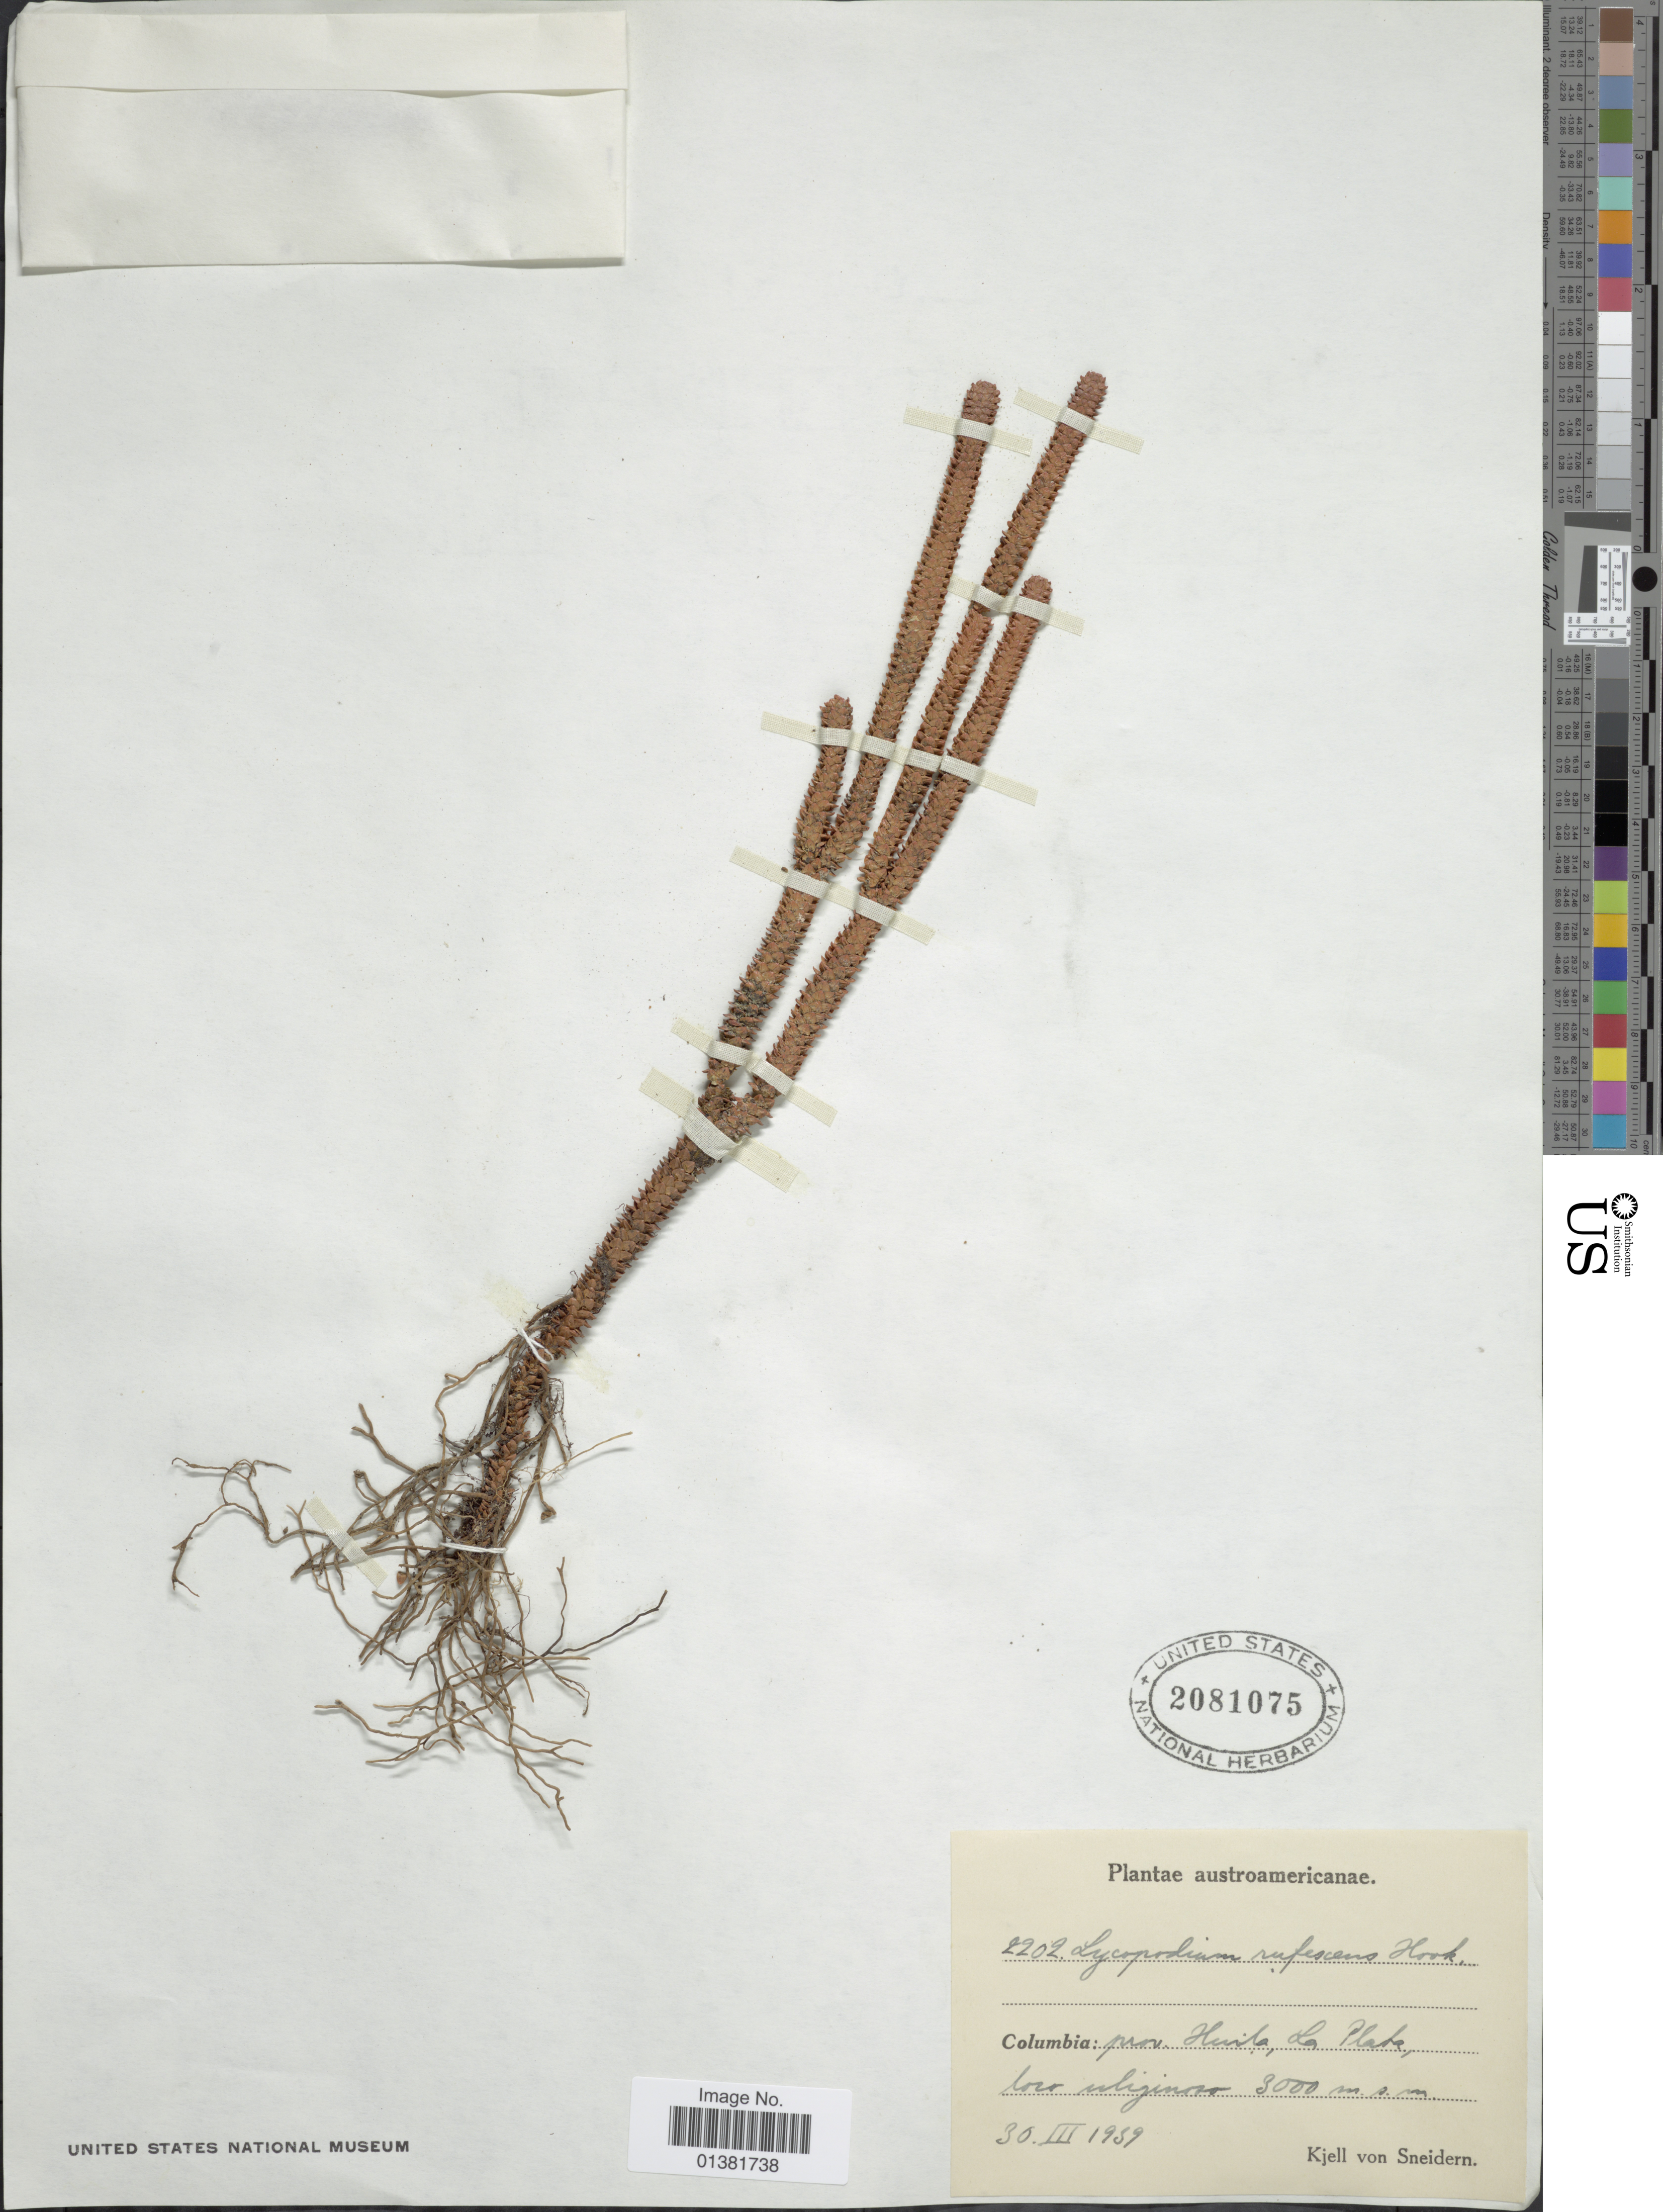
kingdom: Plantae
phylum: Tracheophyta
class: Lycopodiopsida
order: Lycopodiales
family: Lycopodiaceae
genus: Phlegmariurus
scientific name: Phlegmariurus brevifolius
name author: (Grev. & Hook.) B. Øllg.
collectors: K. von Sneidern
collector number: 2202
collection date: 1939-03-30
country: Colombia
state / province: Huila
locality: La Plata, loco uliginoso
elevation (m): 3000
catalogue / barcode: US 2081075